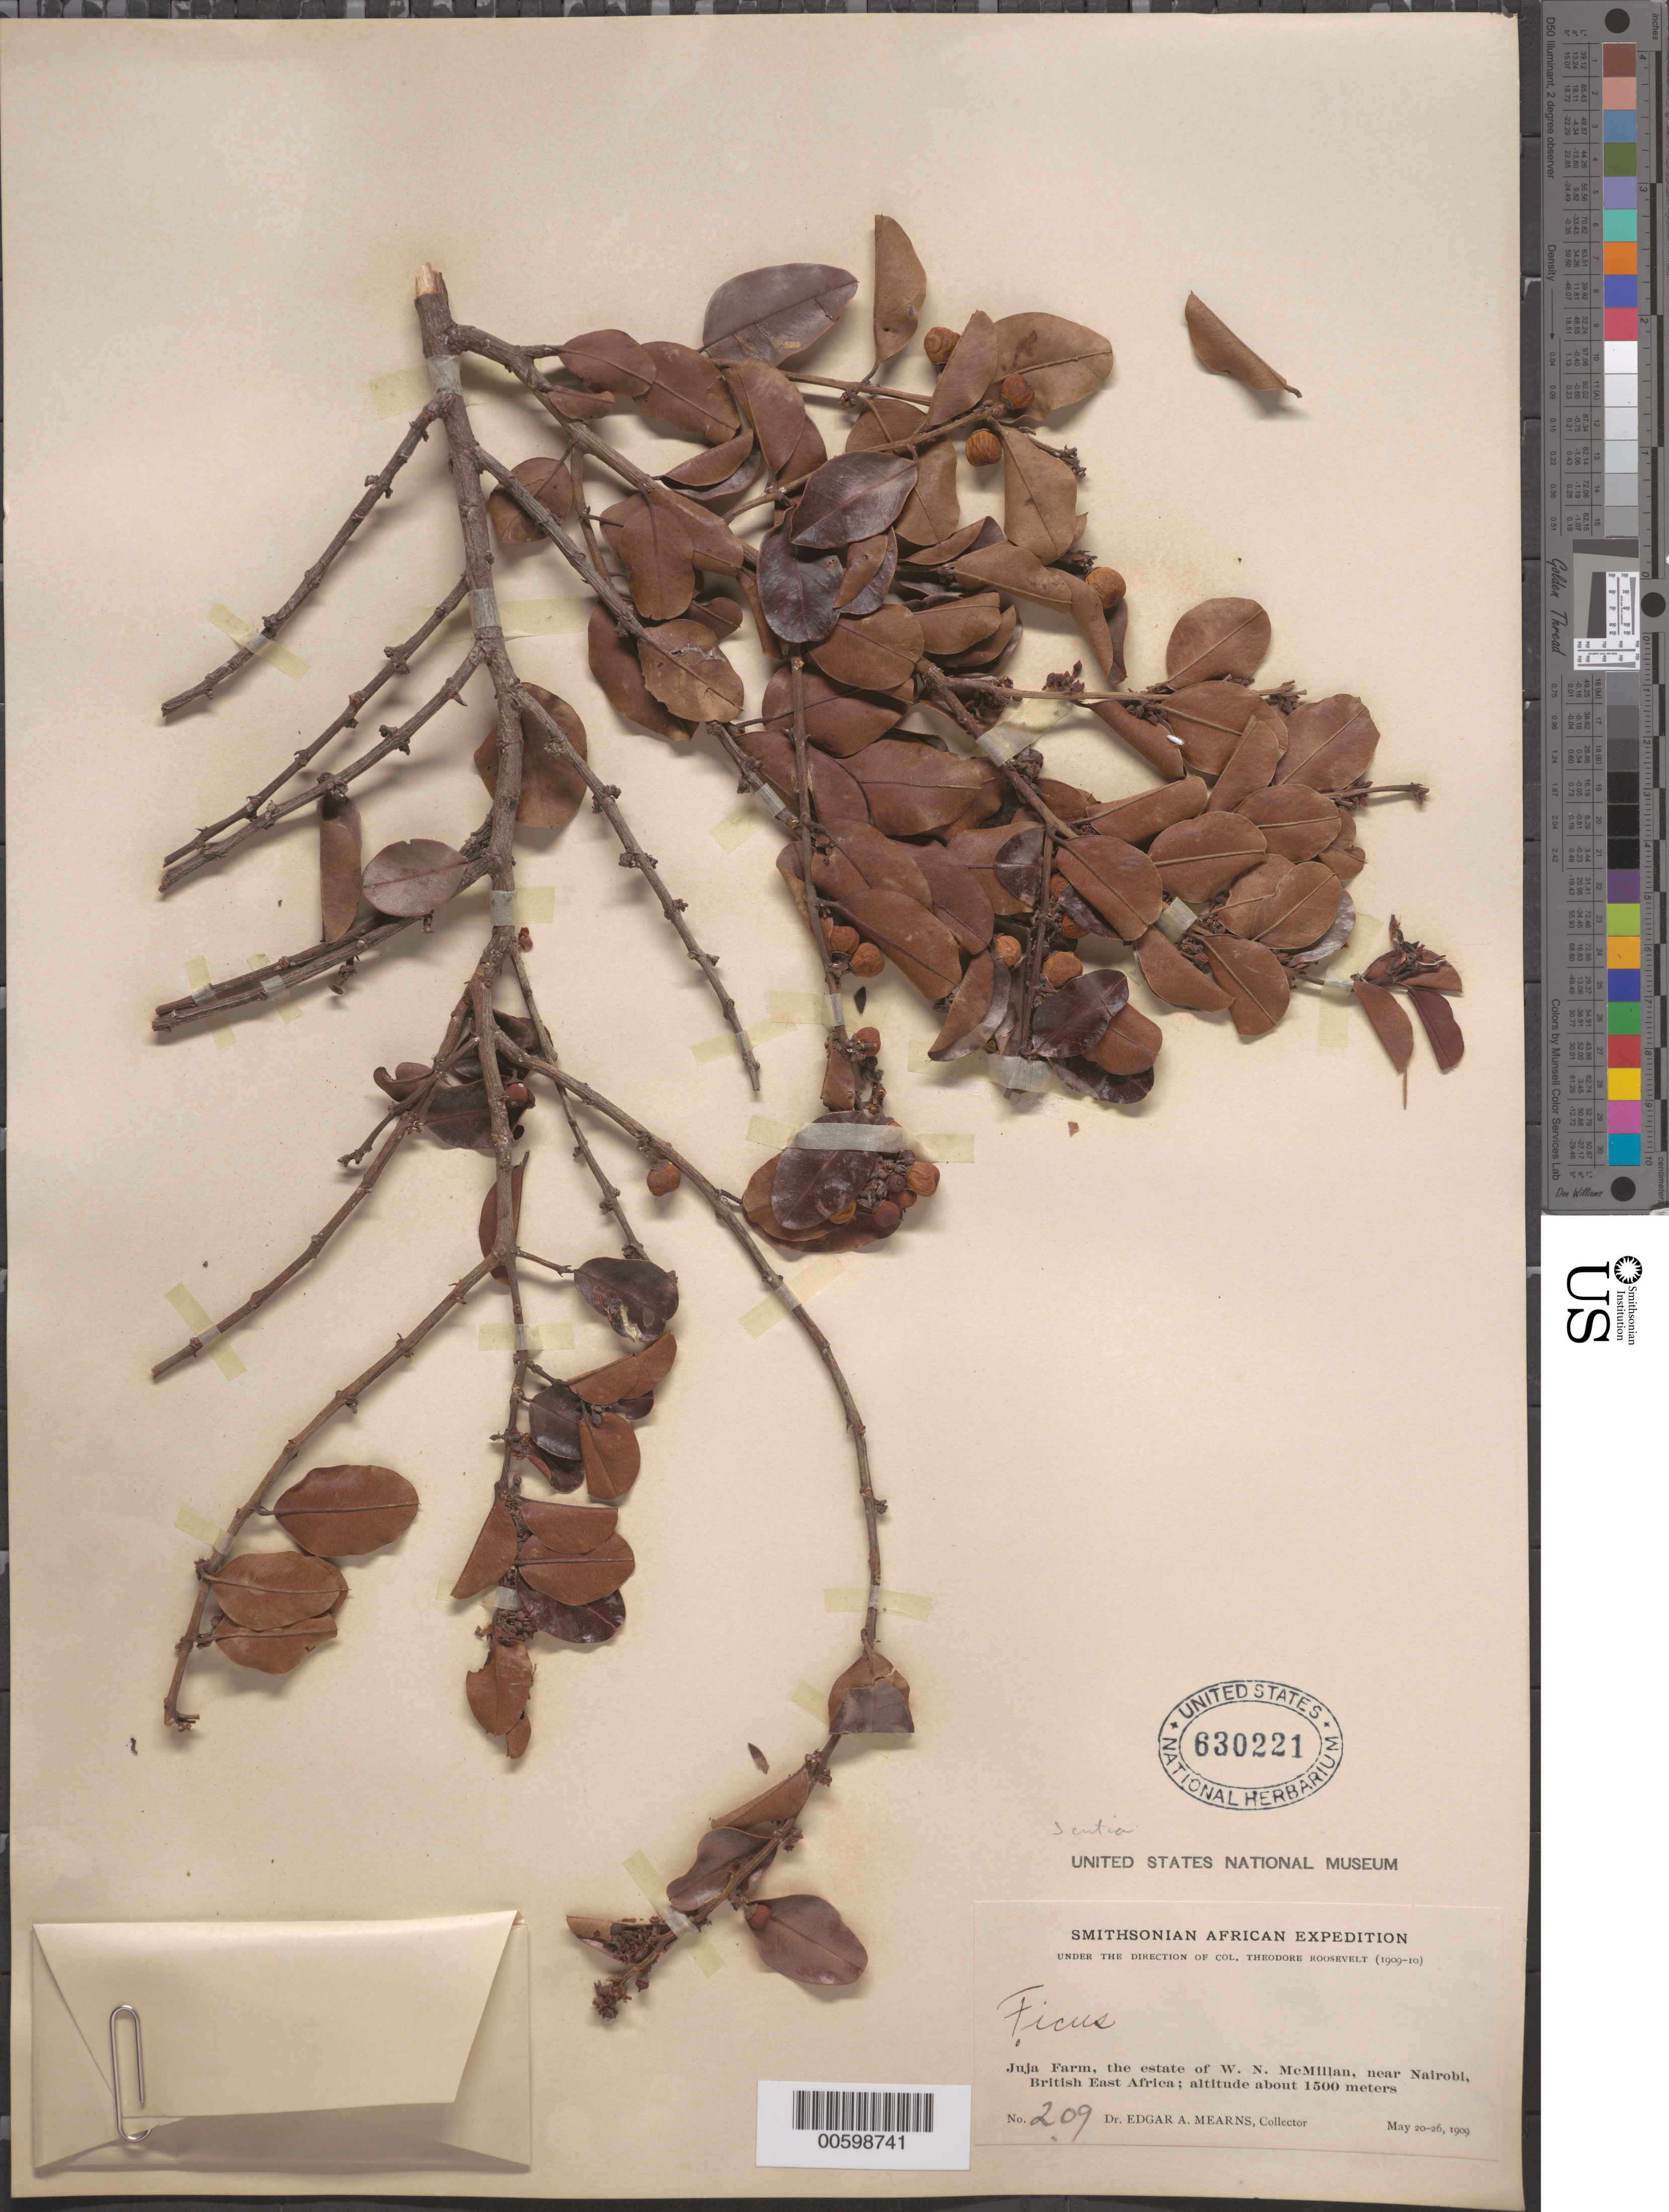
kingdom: Plantae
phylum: Tracheophyta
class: Magnoliopsida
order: Rosales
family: Moraceae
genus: Ficus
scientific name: Ficus sp.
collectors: E. A. Mearns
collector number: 209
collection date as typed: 20 May 1909 to 26 May 1909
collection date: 1909-05-20/1909-05-26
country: Kenya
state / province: Nairobi Area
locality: Juja Farm, the estate of W.N. McMillan, near Nairobi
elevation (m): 1500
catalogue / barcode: US 630221